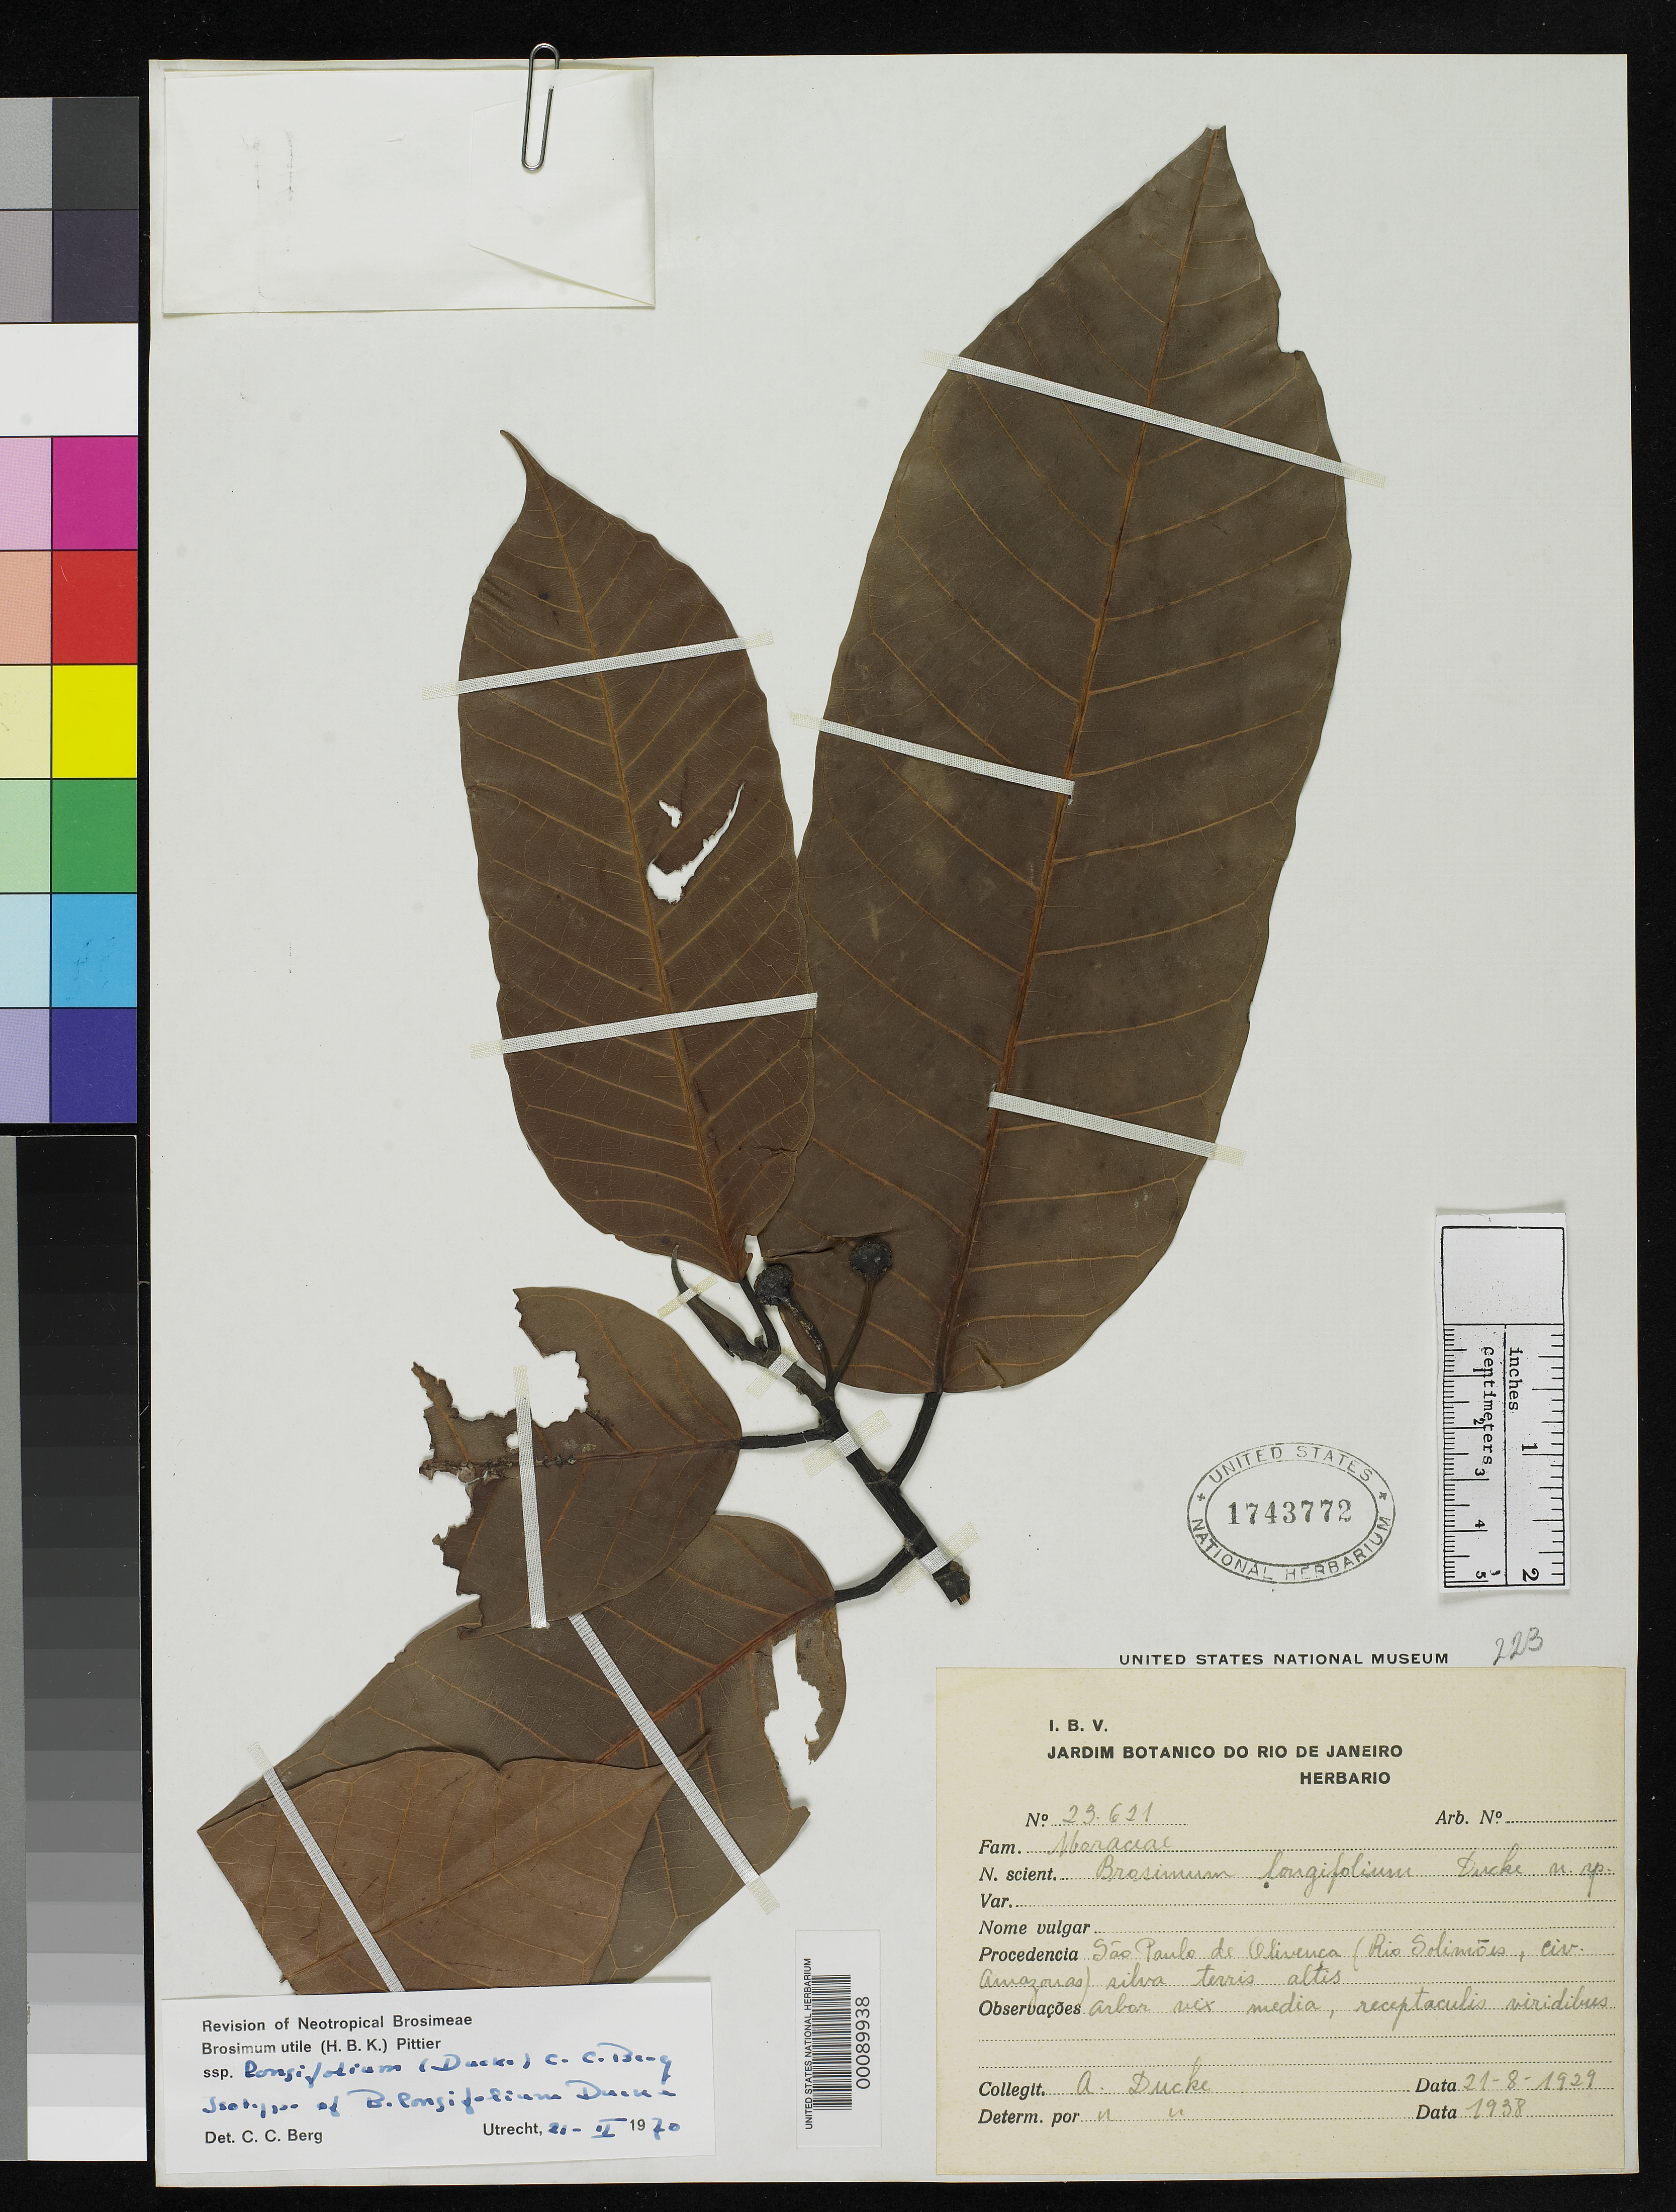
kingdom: Plantae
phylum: Tracheophyta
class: Magnoliopsida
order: Rosales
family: Moraceae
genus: Brosimum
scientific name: Brosimum longifolium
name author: Ducke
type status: Isotype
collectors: A. Ducke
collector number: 23621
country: Brazil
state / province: Amazonas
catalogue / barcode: US 1743772